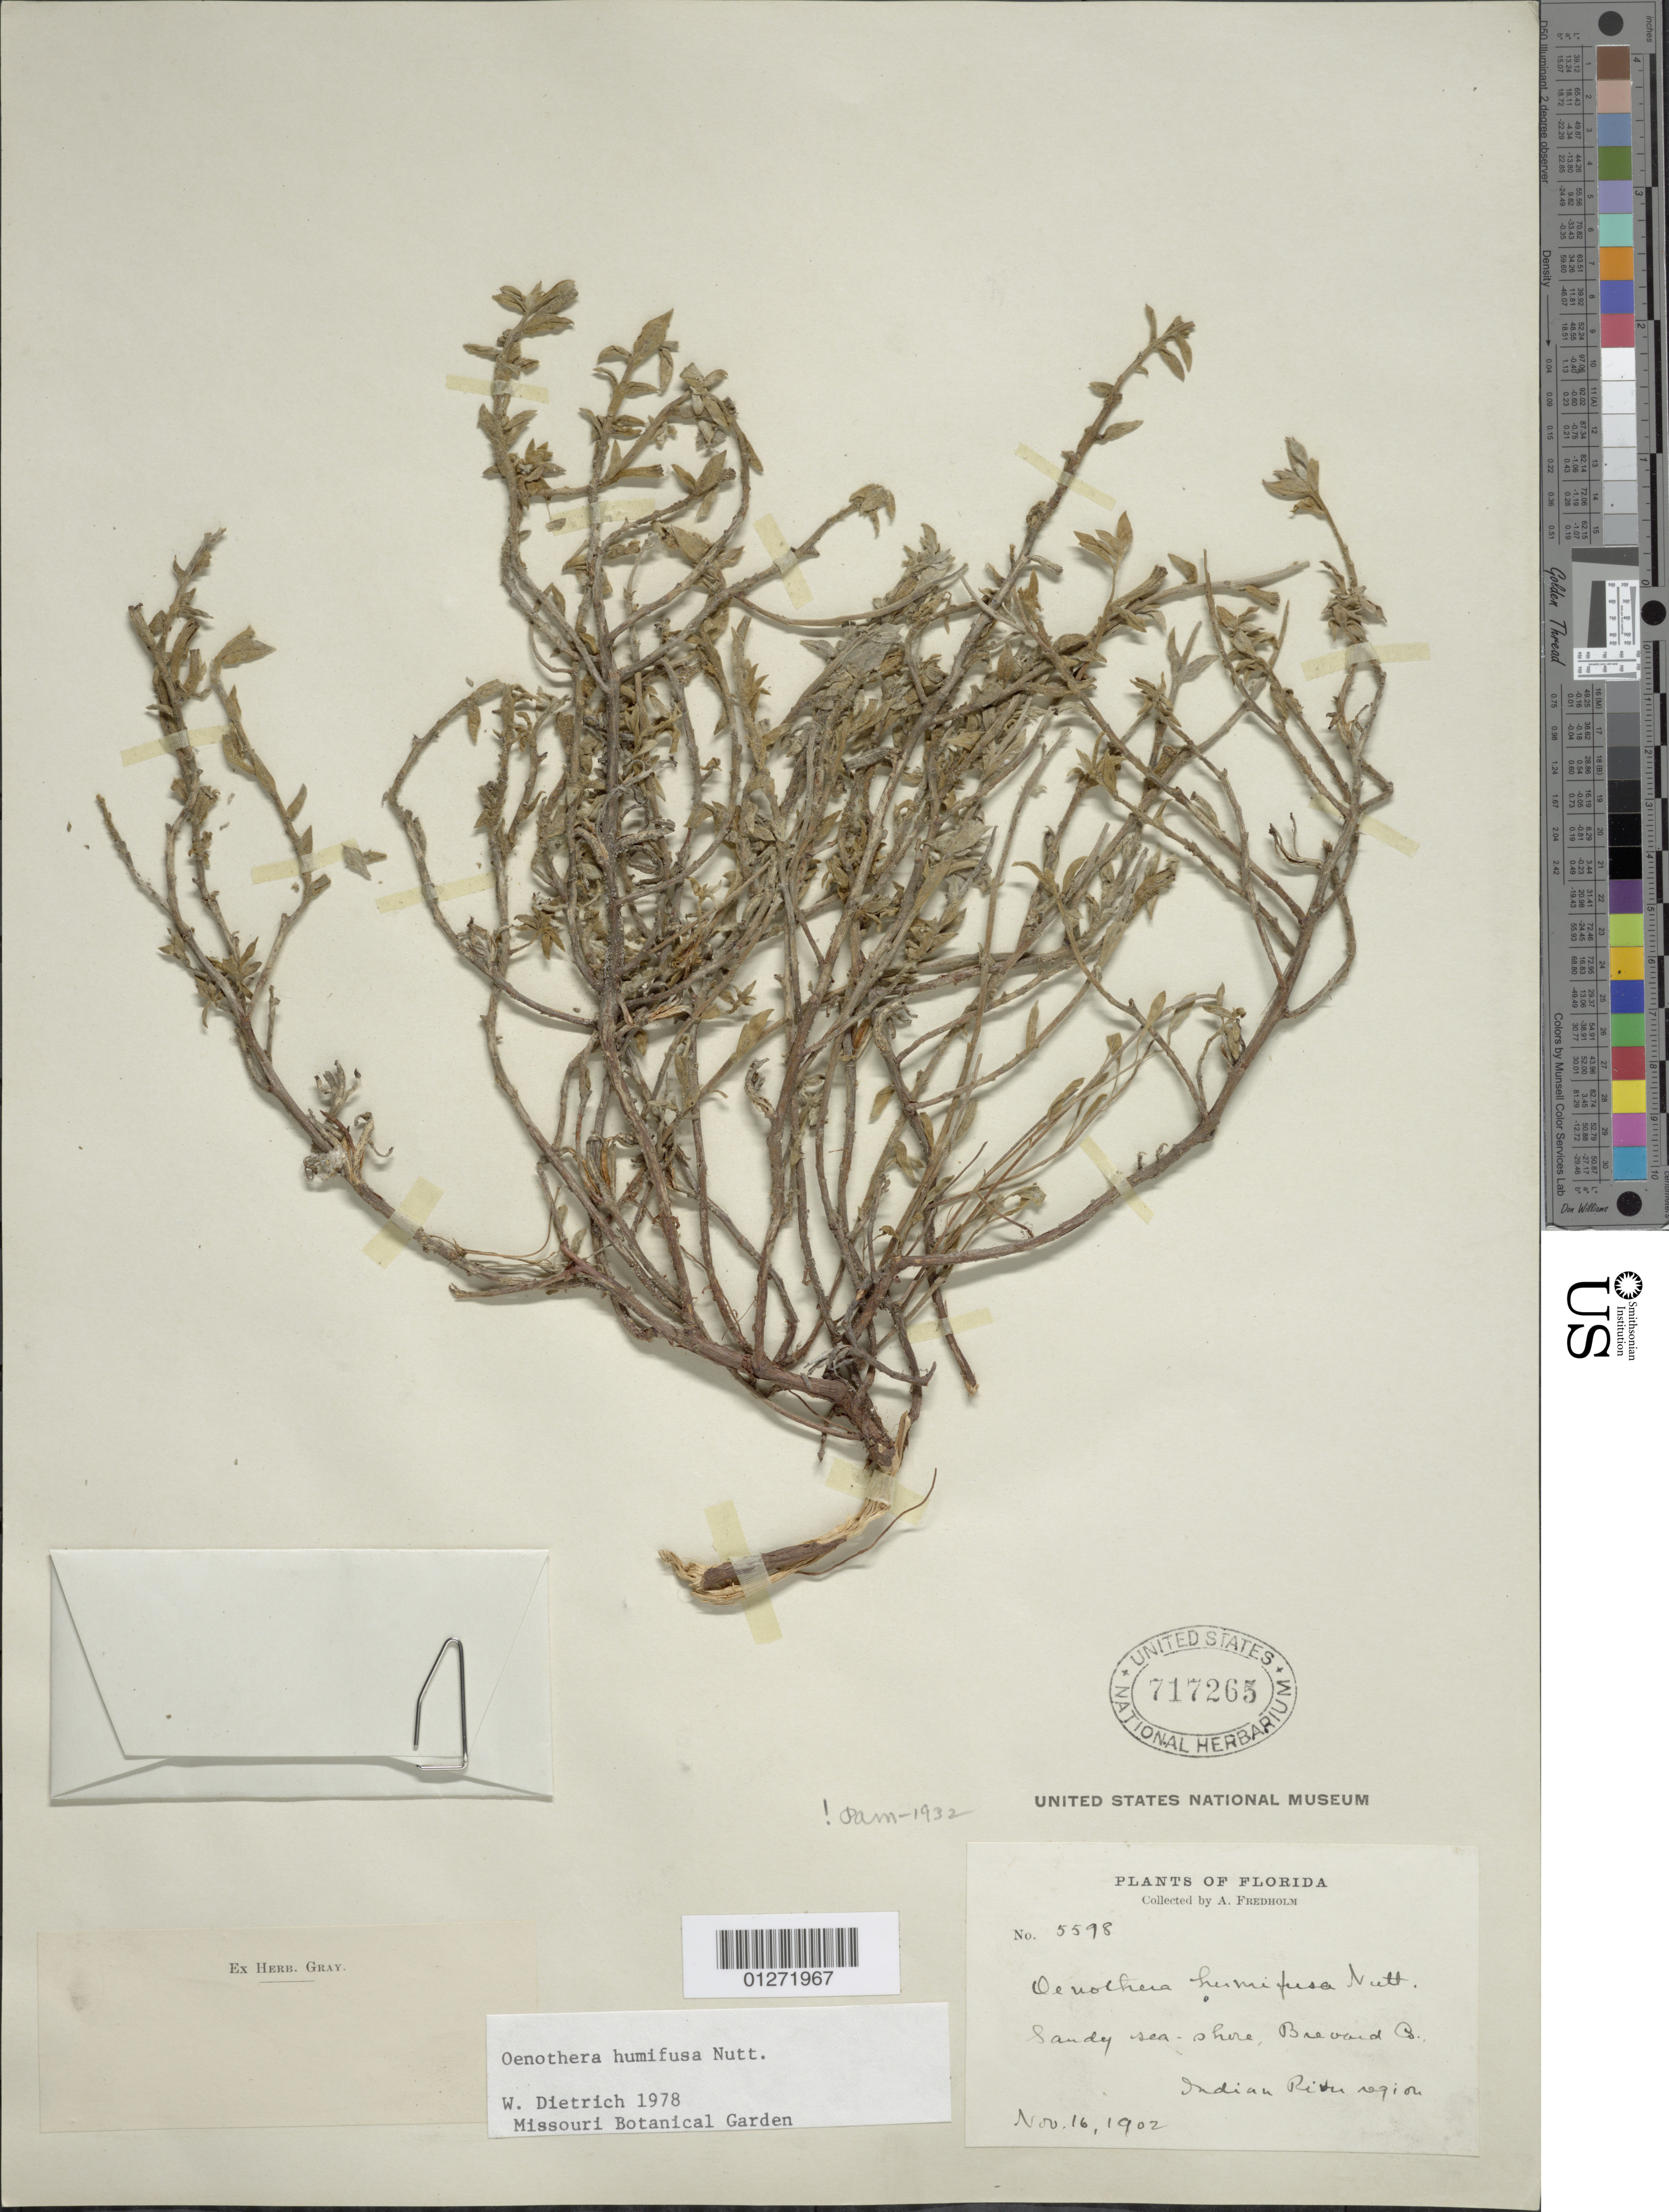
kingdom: Plantae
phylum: Tracheophyta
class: Magnoliopsida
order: Myrtales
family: Onagraceae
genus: Oenothera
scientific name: Oenothera humifusa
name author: Nutt.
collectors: A. Fredholm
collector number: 5598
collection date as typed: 16 Nov 1902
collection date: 1902-11-16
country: United States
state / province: Florida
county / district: Brevard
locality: Indian River region.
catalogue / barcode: US 717265